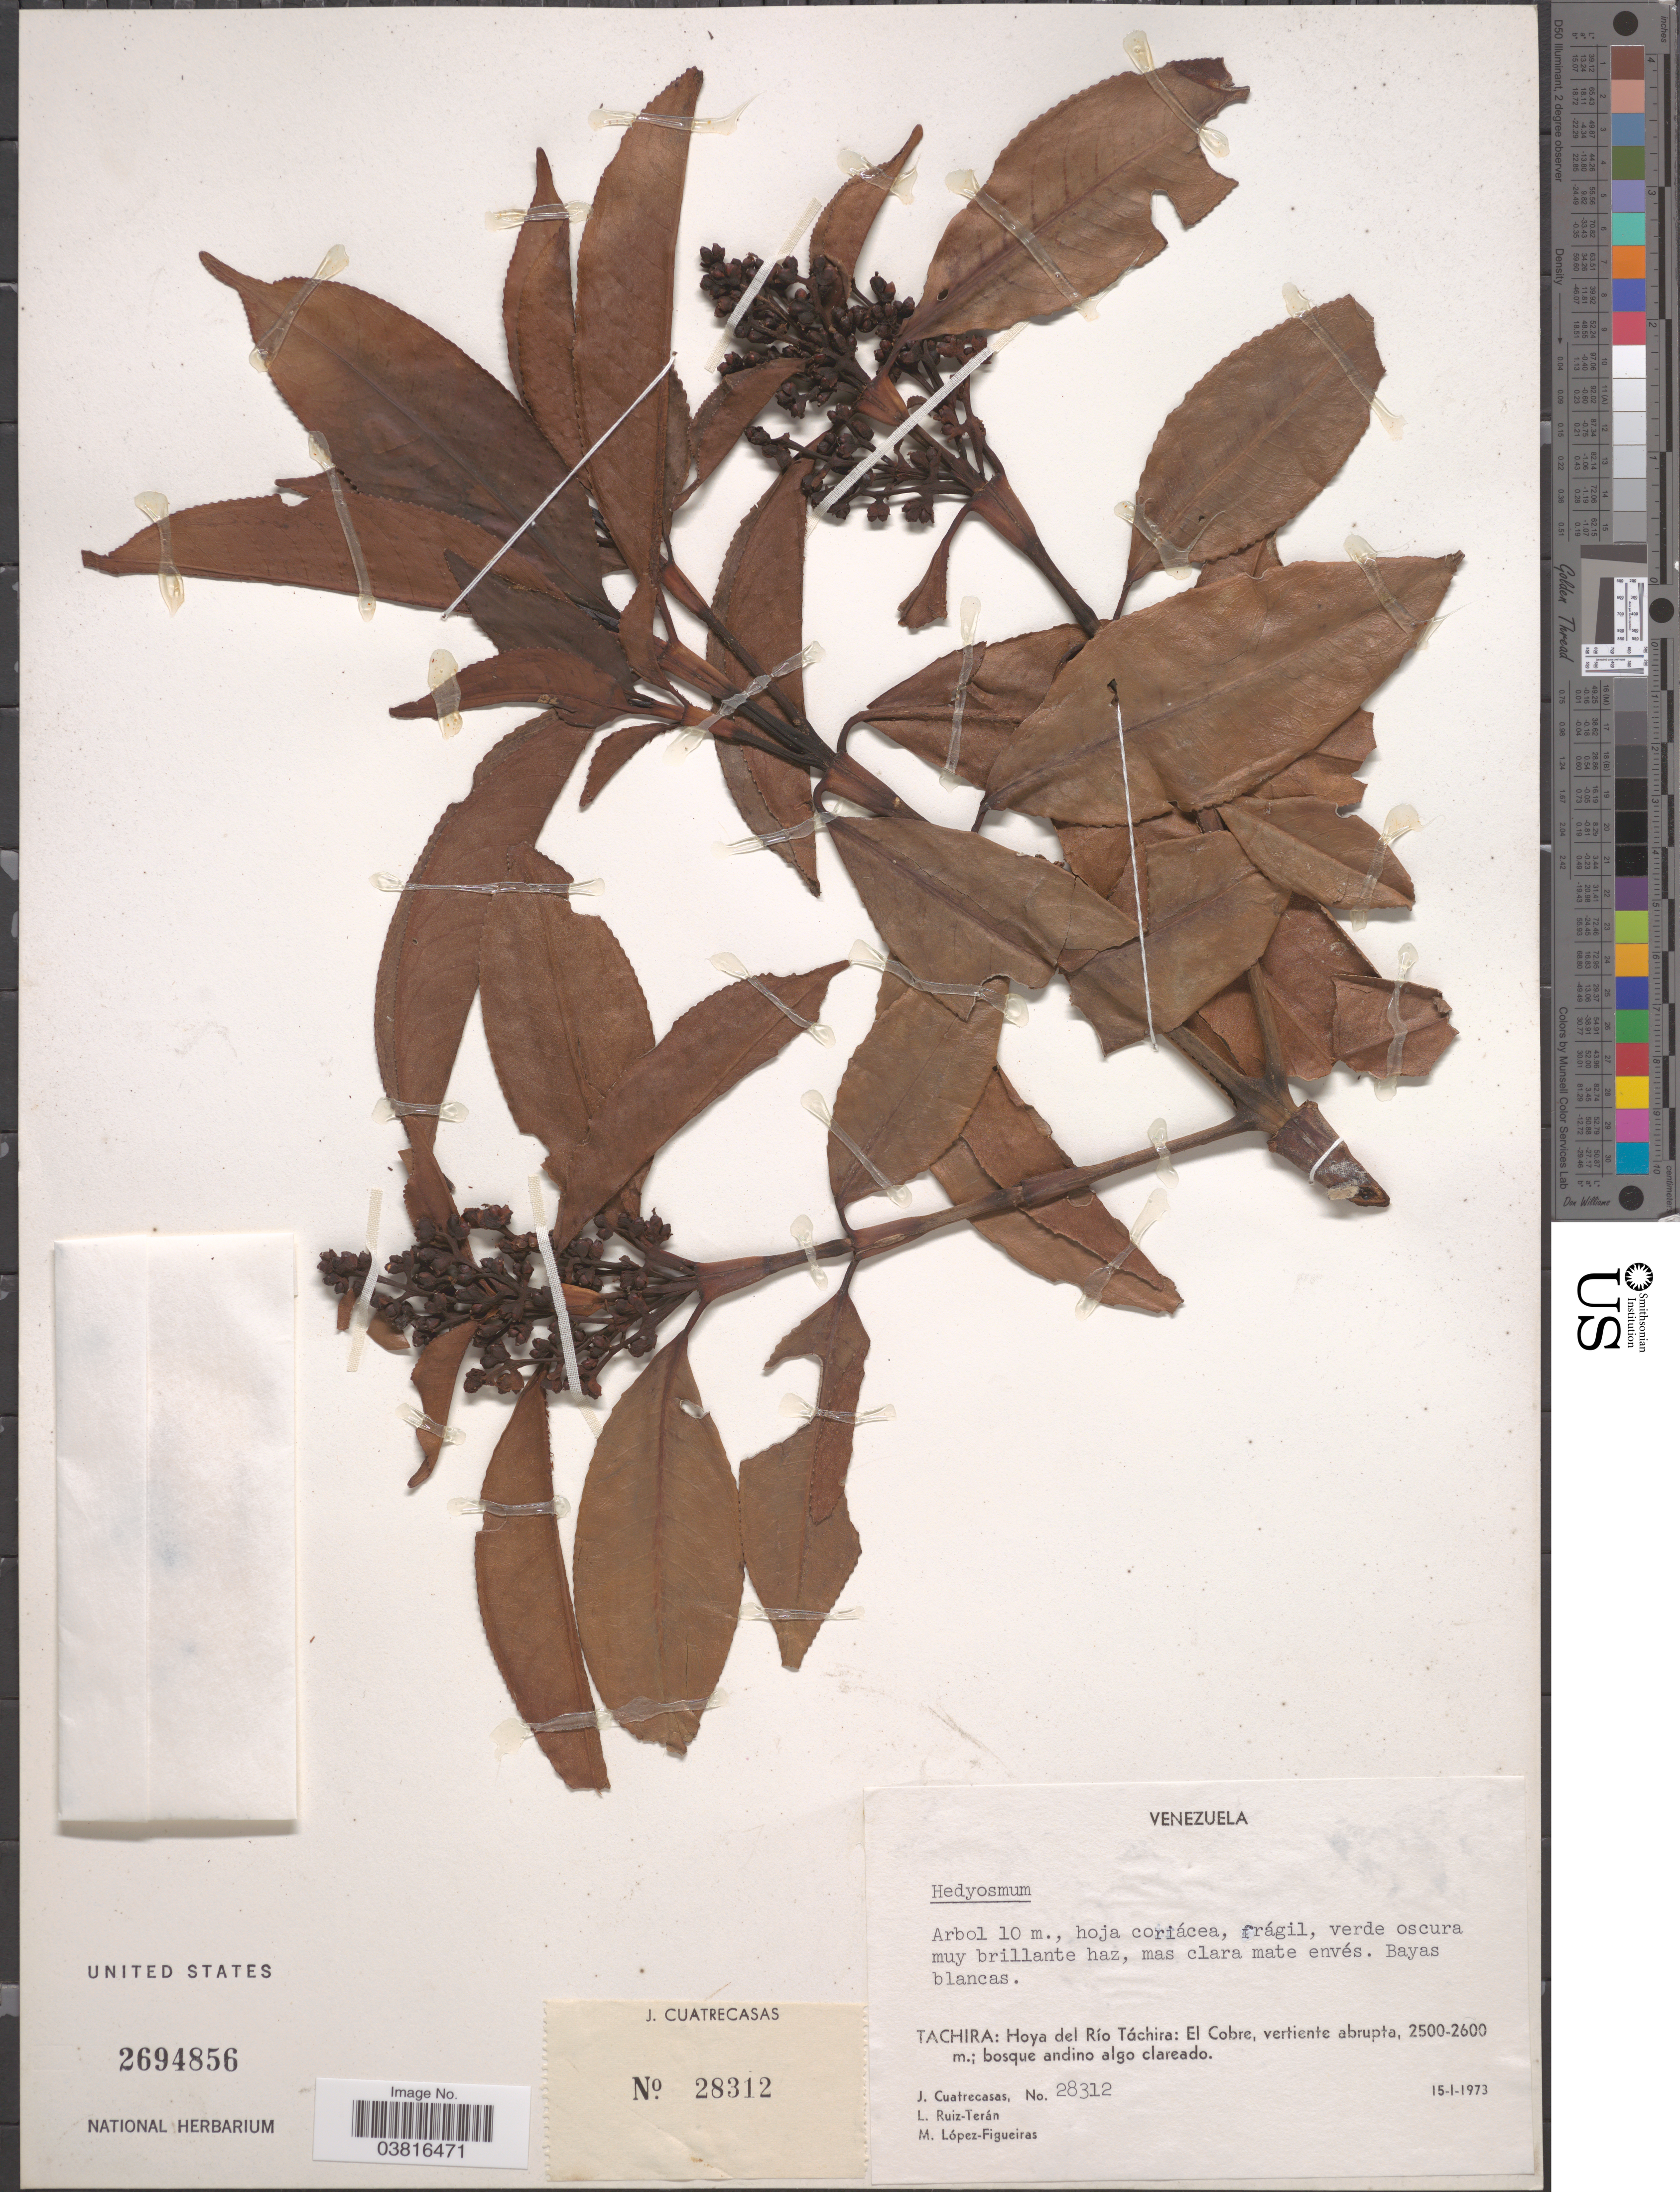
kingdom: Plantae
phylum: Tracheophyta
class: Magnoliopsida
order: Chloranthales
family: Chloranthaceae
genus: Hedyosmum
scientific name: Hedyosmum sp.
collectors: J. Cuatrecasas, L. E. Ruíz-Terán & M. Lopéz-F.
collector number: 28312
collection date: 1973-01-15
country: Venezuela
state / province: Tachira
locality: Hoya del Río Táchira: El Cobre, vertiente abrupta.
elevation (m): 2500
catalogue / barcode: US 2694856